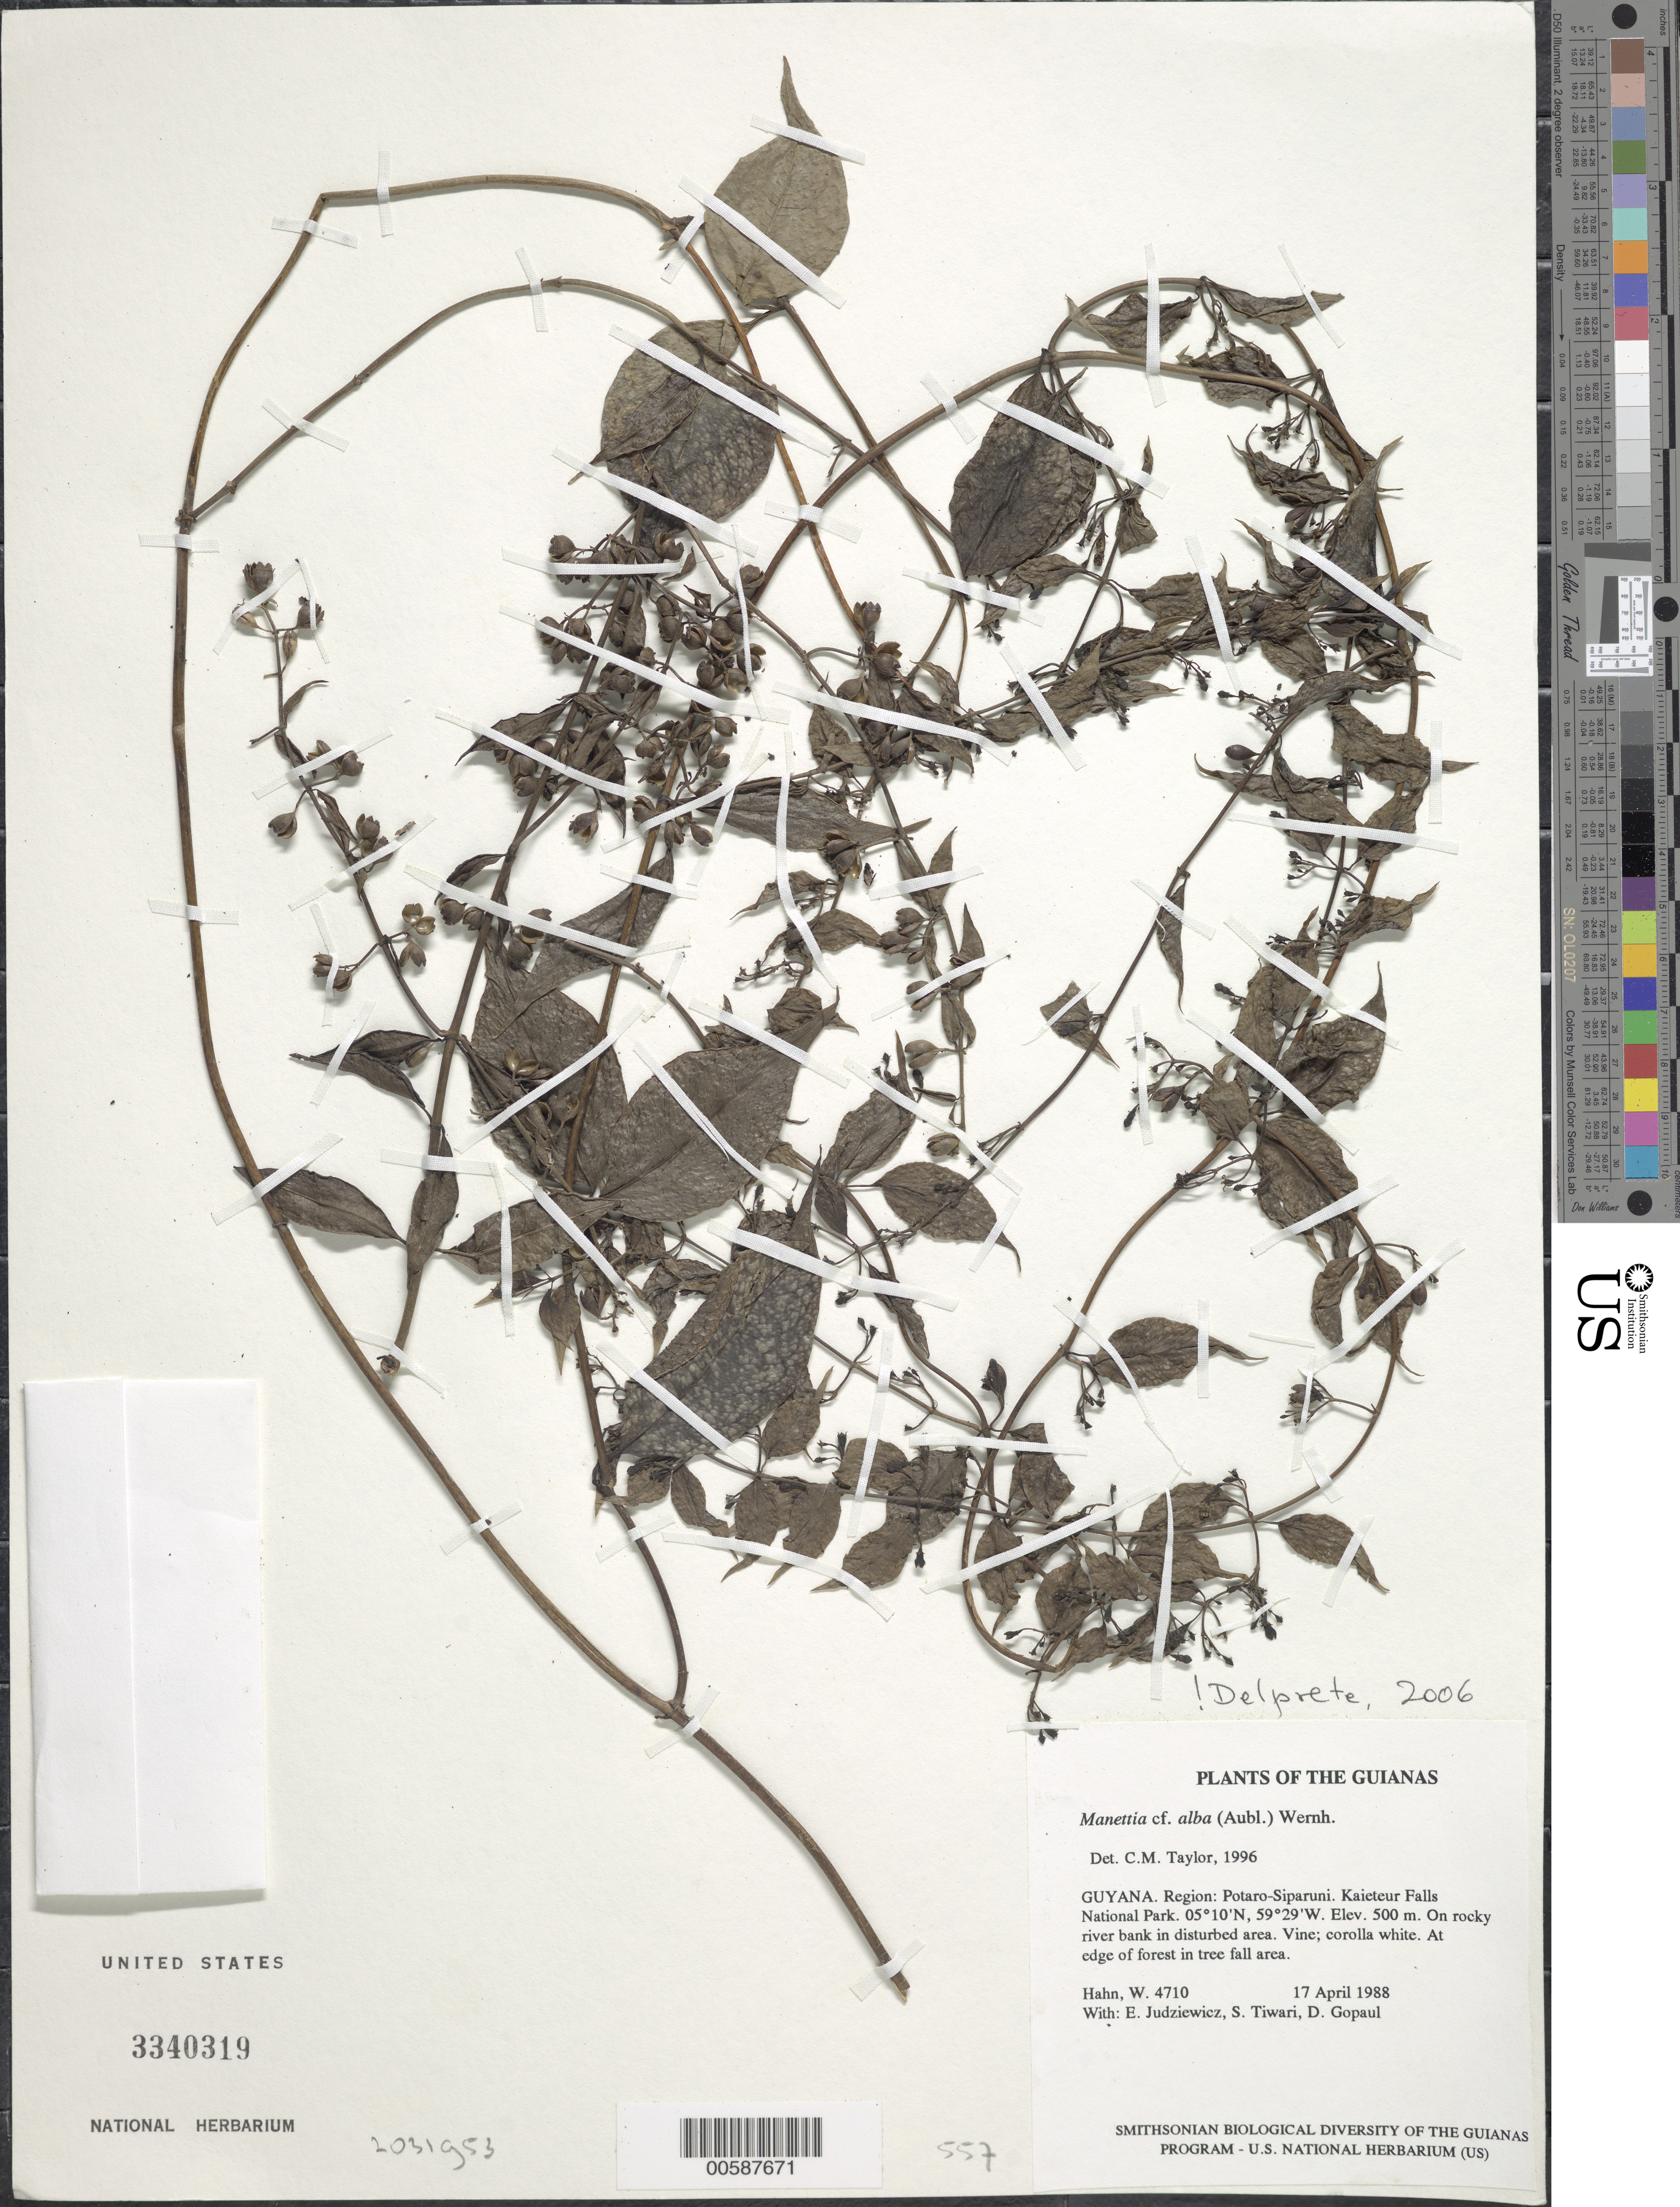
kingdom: Plantae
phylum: Tracheophyta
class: Magnoliopsida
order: Gentianales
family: Rubiaceae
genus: Manettia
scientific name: Manettia alba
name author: (Aubl.) Wernham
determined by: Delprete, P. G., Herb. de Guyane Cay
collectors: W. Hahn, E. J. Judziewicz, S. Tiwari & D. Gopaul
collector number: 4710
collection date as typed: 17 April 1988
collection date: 1988-04-17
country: Guyana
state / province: Potaro-Siparuni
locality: Kaieteur Falls National Park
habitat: On rocky river bank in disturbed area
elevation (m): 500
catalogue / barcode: US 3340319